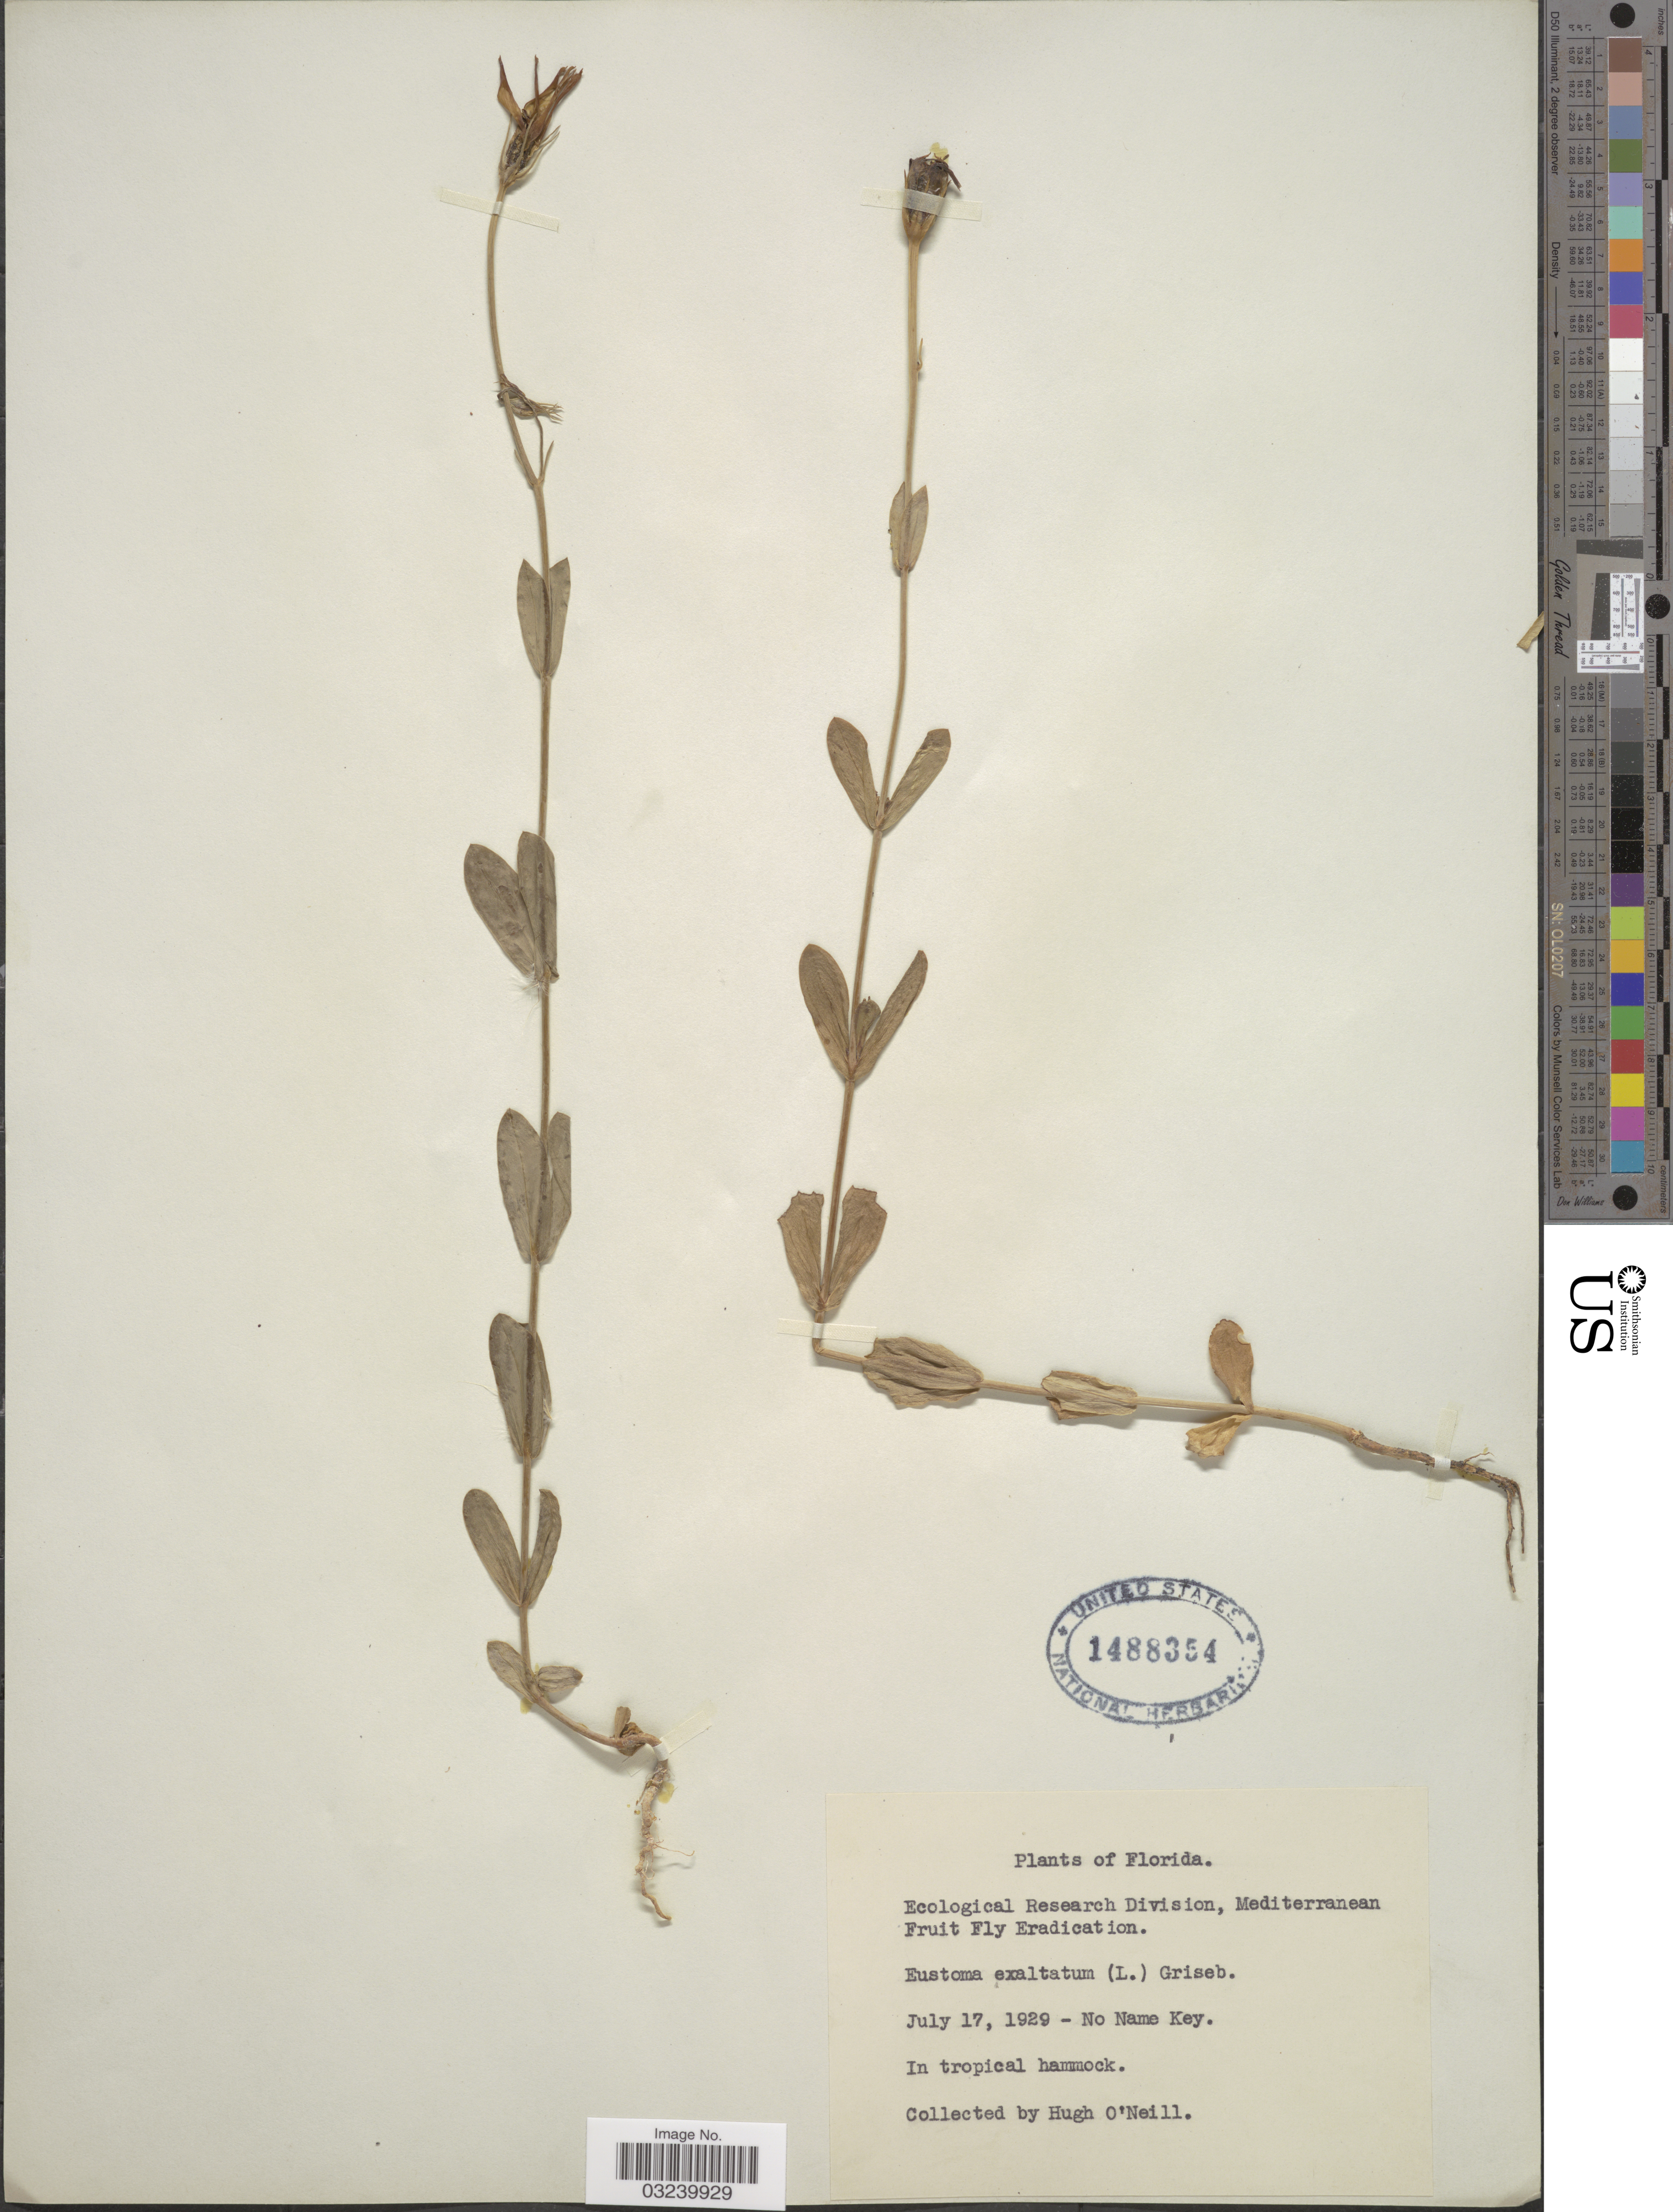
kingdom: Plantae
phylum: Tracheophyta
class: Magnoliopsida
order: Gentianales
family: Gentianaceae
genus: Eustoma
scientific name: Eustoma exaltatum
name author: (L.) Salisb. ex Don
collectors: H. O'Neill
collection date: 1929-07-17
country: United States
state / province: Florida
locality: No Name Key.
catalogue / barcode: US 1488354